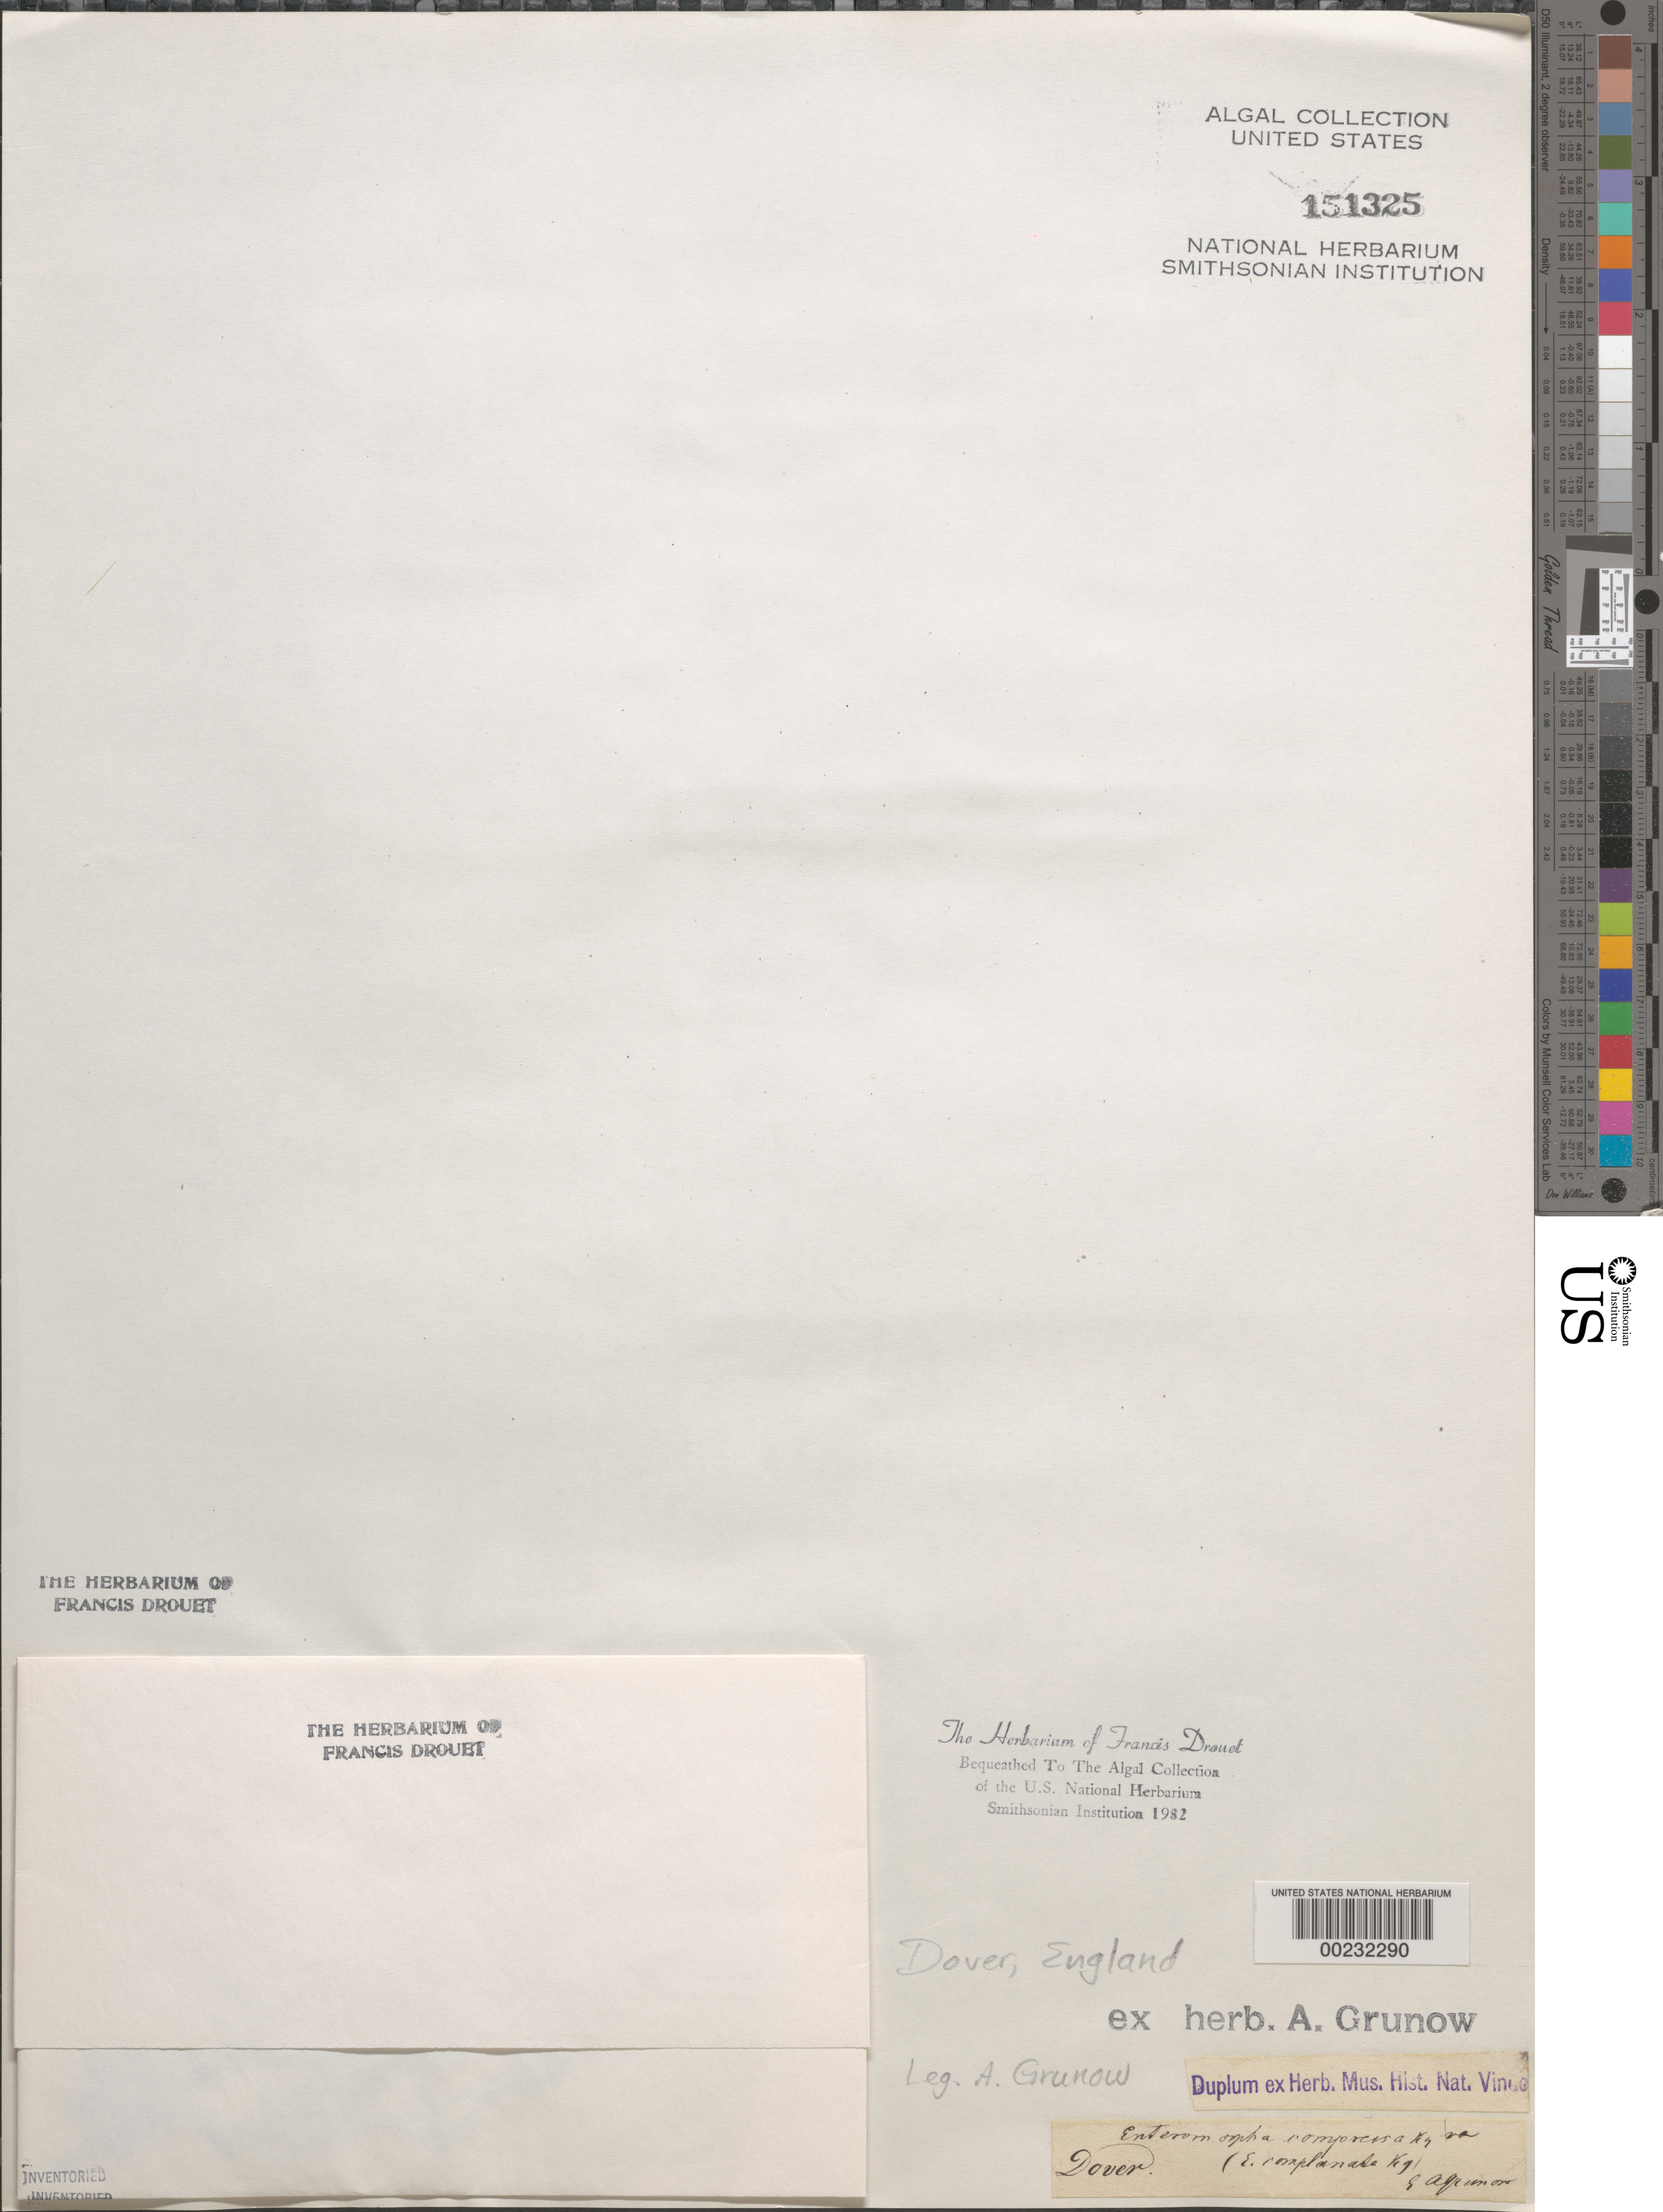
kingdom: Plantae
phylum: Chlorophyta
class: Ulvophyceae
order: Ulvales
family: Ulvaceae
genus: Ulva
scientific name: Ulva compressa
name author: L.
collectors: A. Grunow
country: United Kingdom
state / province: England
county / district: Kent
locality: Dover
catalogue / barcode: US 151325